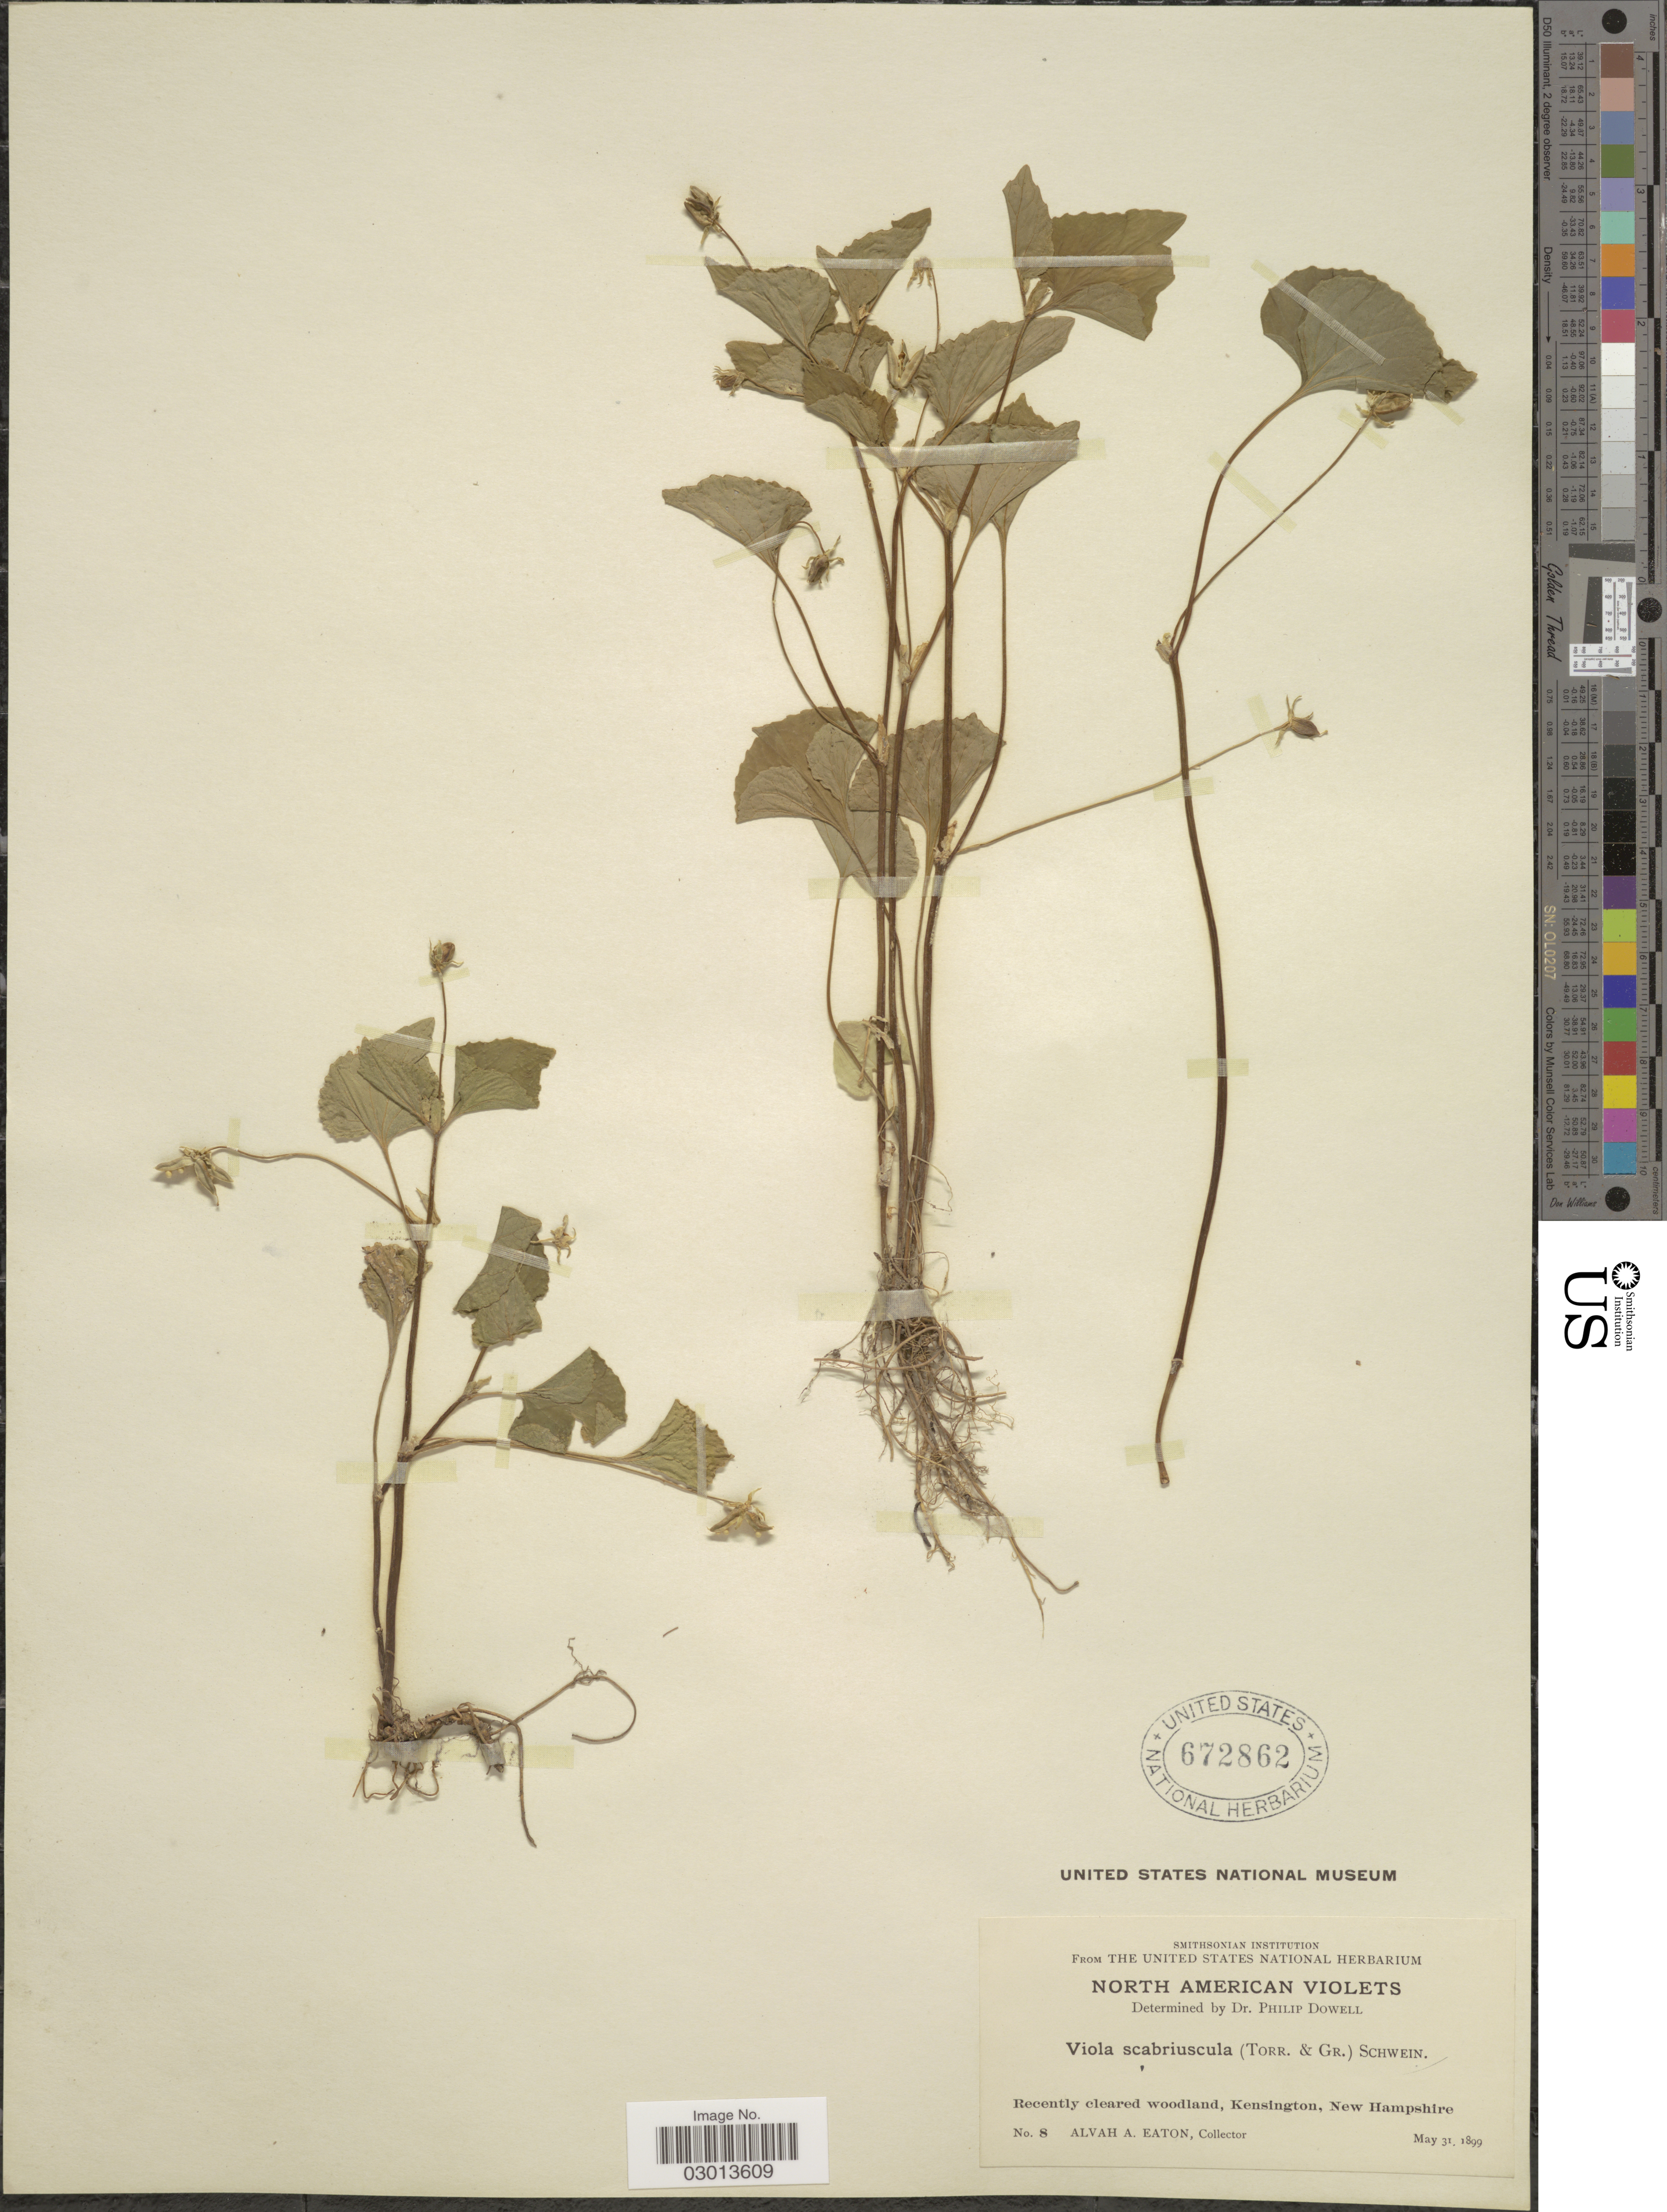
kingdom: Plantae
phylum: Tracheophyta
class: Magnoliopsida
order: Malpighiales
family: Violaceae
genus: Viola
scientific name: Viola pensylvanica var. leiocarpa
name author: (Fernald & Wiegand) Fernald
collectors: A. A. Eaton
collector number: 8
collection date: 1899-05-31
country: United States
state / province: New Hampshire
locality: Kensington.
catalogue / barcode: US 672862